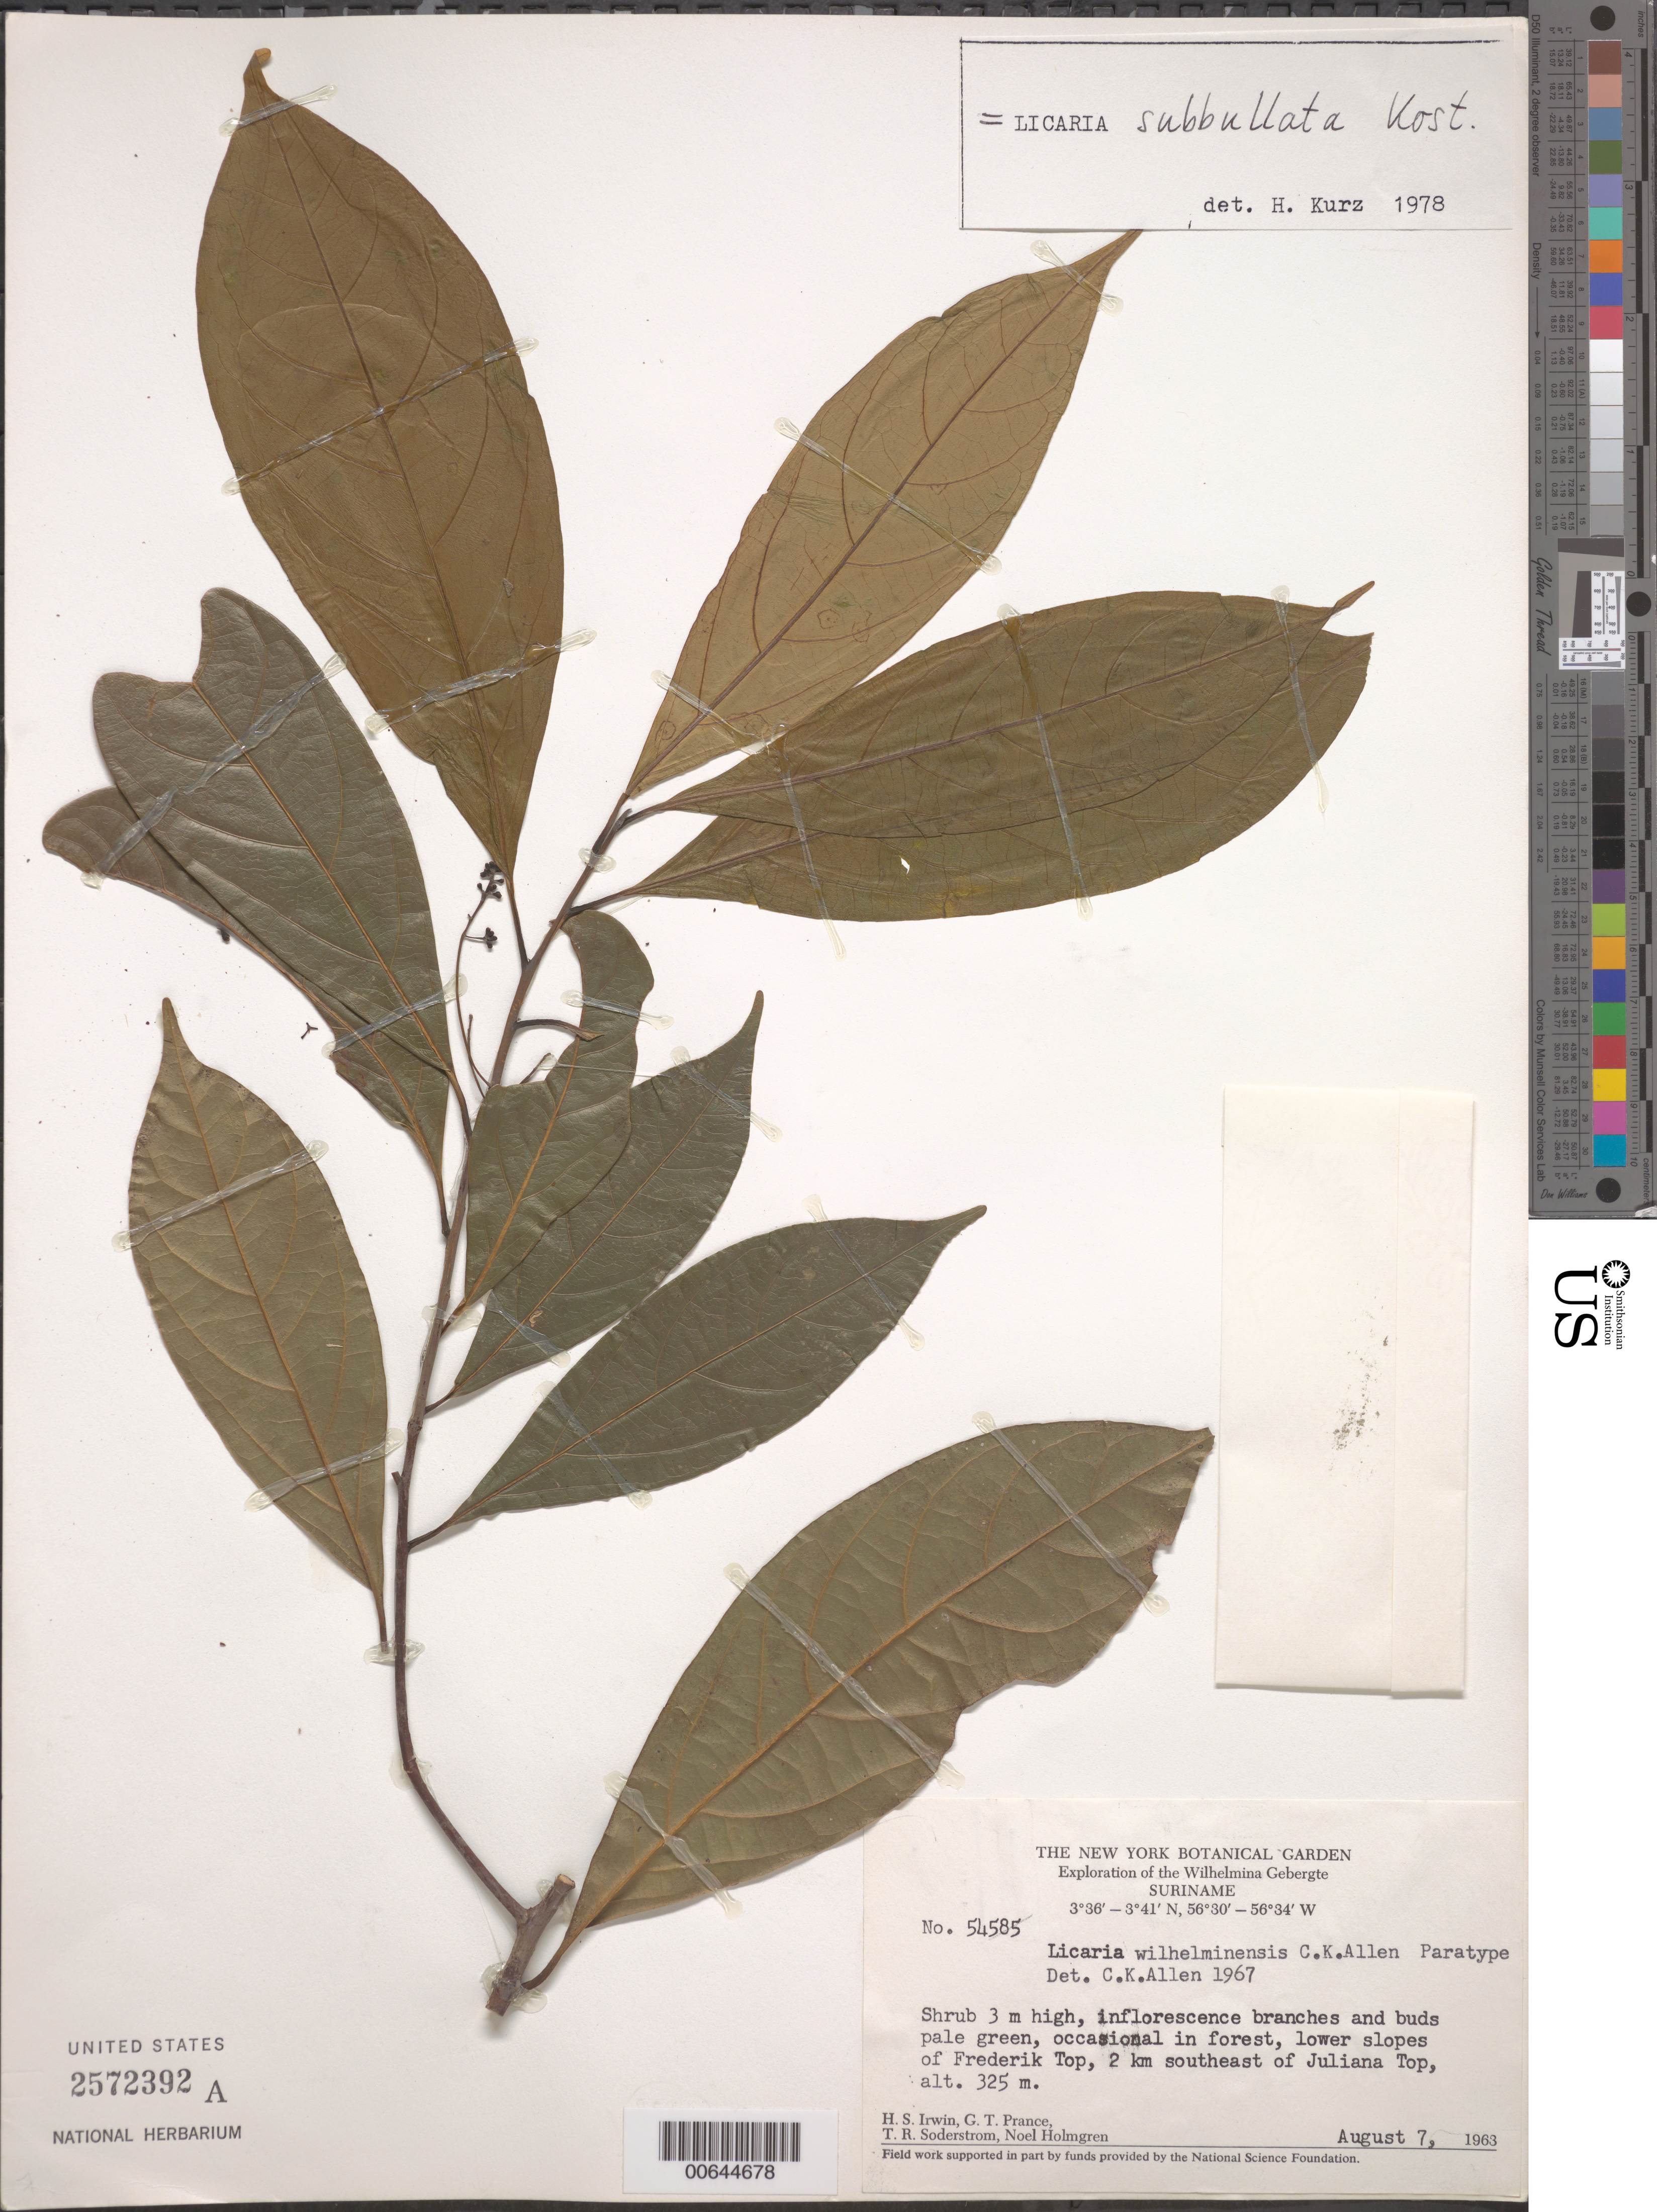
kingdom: Plantae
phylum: Tracheophyta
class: Magnoliopsida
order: Laurales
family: Lauraceae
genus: Licaria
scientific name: Licaria wilhelminensis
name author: C.K. Allen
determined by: Allen, C. K.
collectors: H. Irwin, G. T. Prance, T. R. Soderstrom & N. H. Holmgren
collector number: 54585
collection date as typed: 7-Aug-63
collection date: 1963-08-07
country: Suriname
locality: Frederik Top, 2 km SE of Juliana Top, Wilhelmina Gebergte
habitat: Forest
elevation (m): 325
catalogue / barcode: US 2572392A